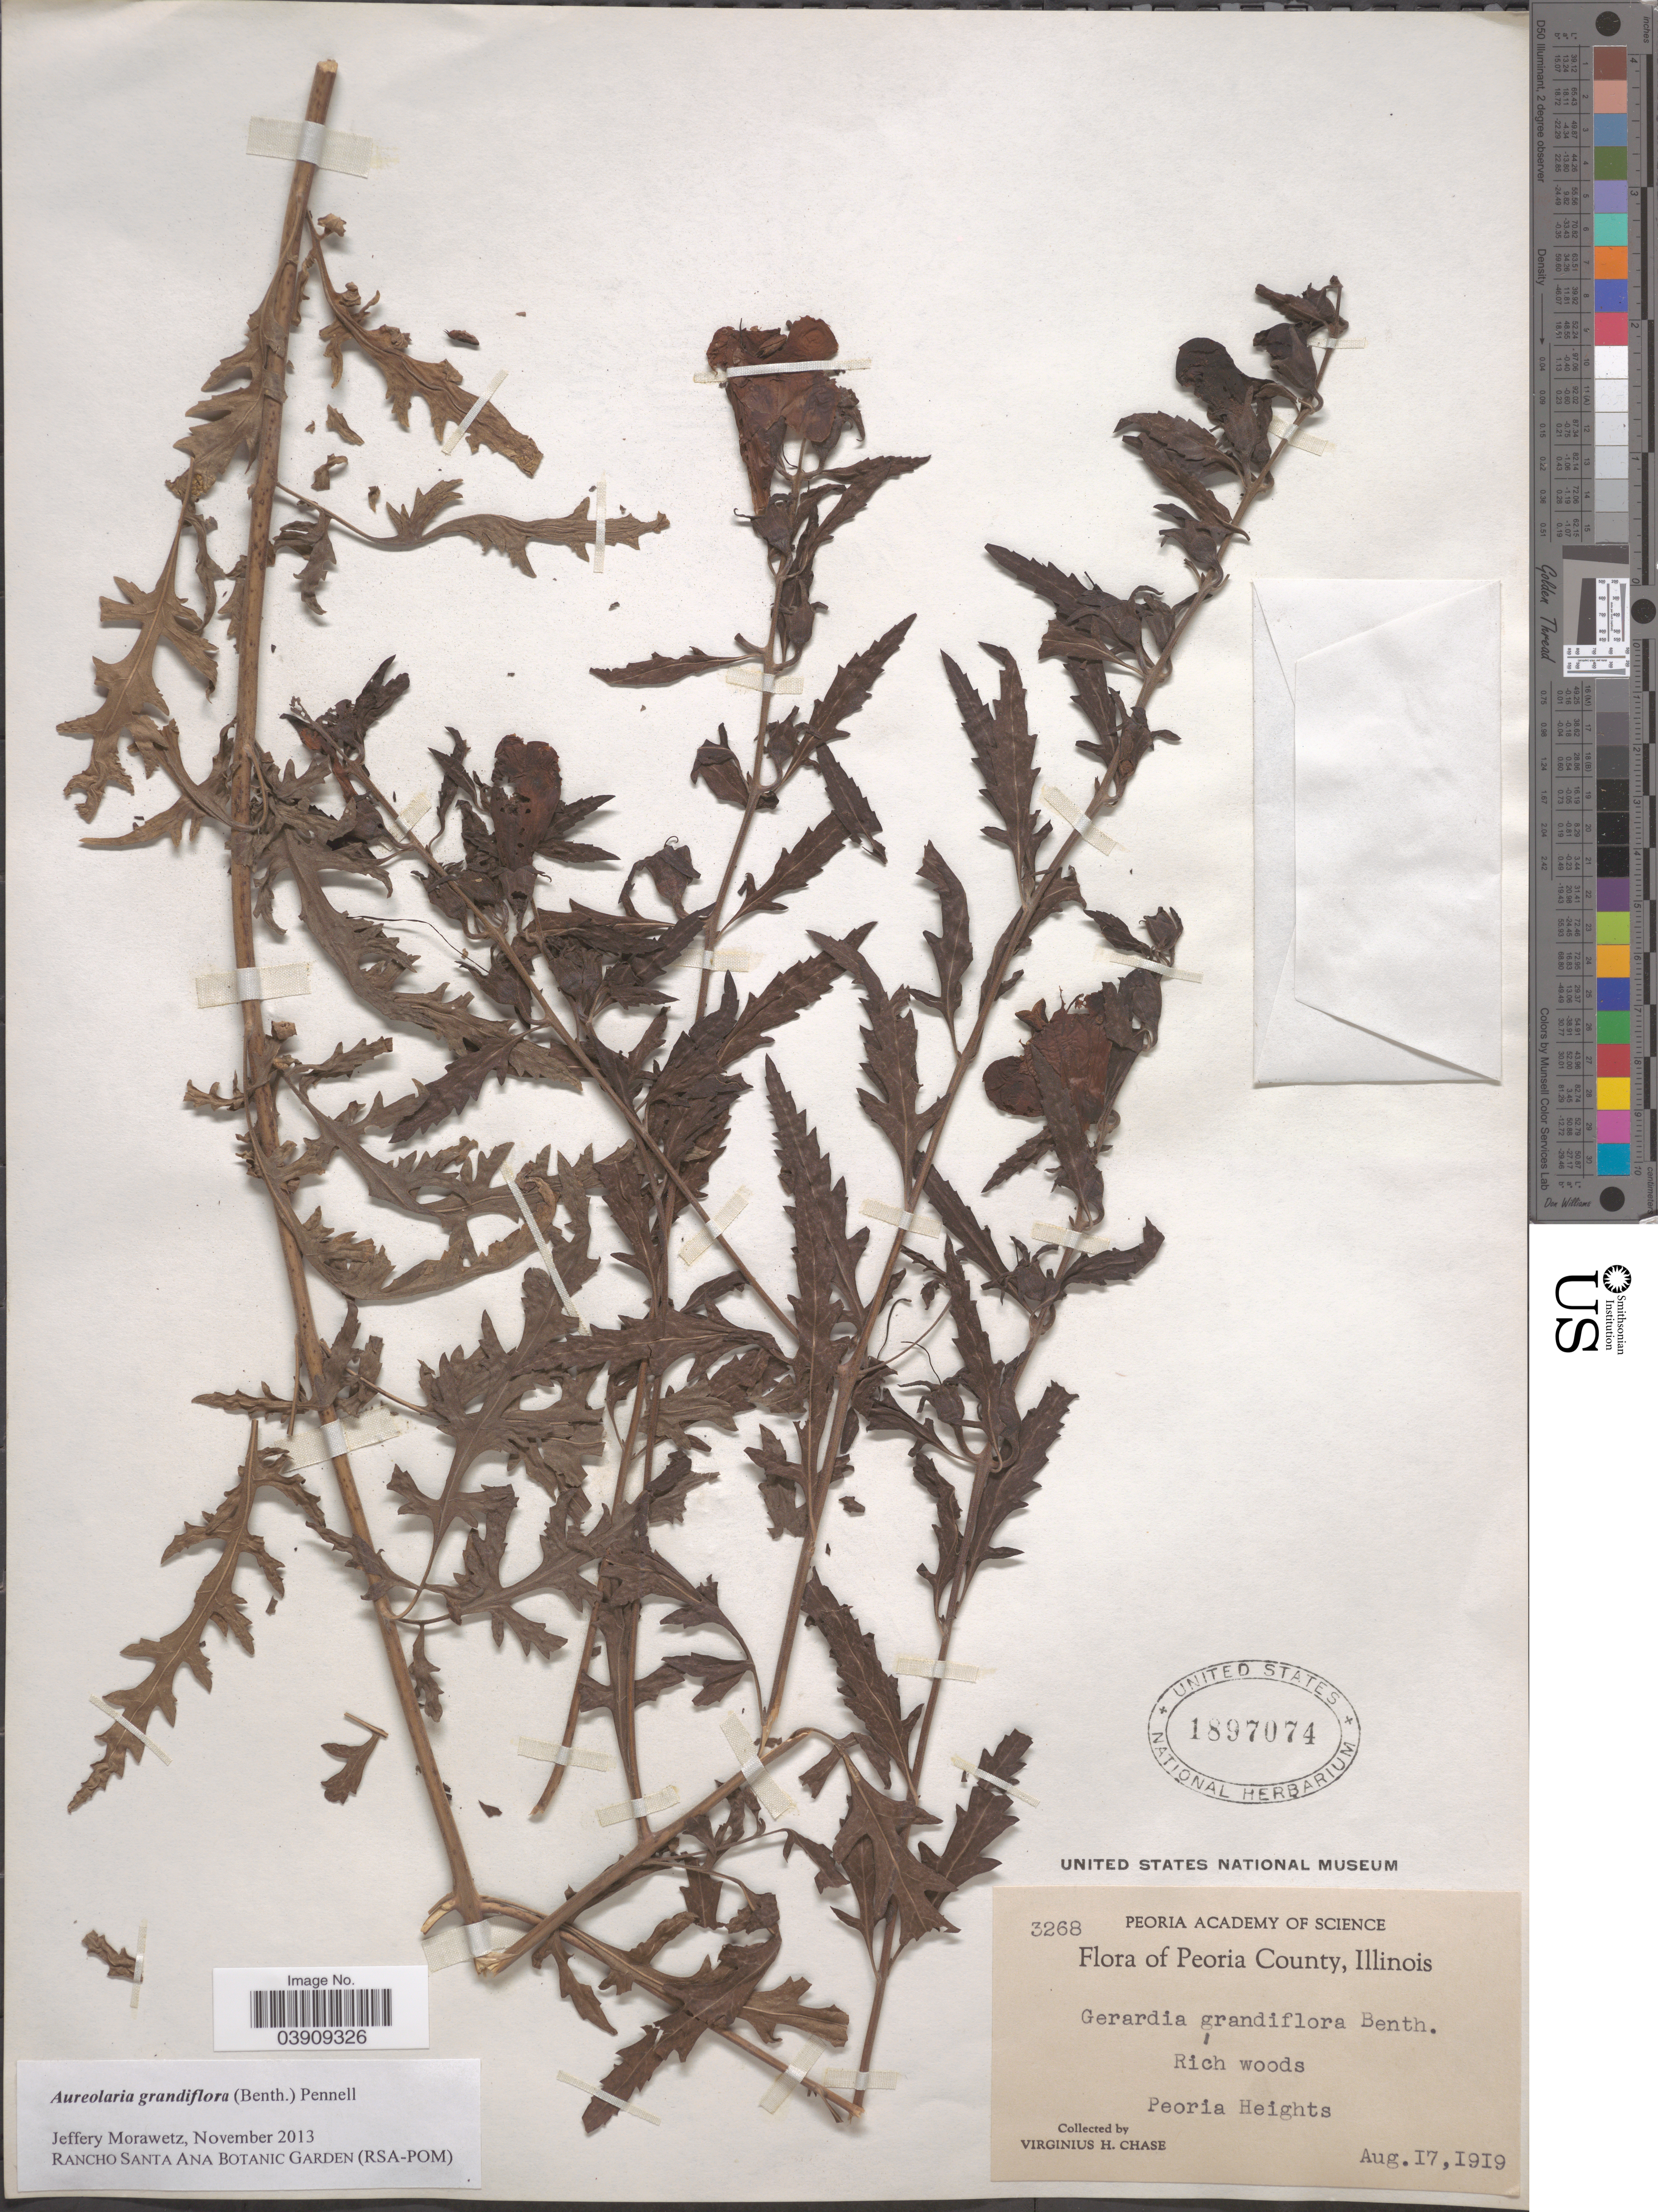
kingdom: Plantae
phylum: Tracheophyta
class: Magnoliopsida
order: Lamiales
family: Orobanchaceae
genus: Aureolaria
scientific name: Aureolaria grandiflora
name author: (Benth.) Pennell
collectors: V. H. Chase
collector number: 3268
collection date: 1919-08-17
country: United States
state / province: Illinois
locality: Peoria County. Peoria Heights.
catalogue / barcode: US 1897074